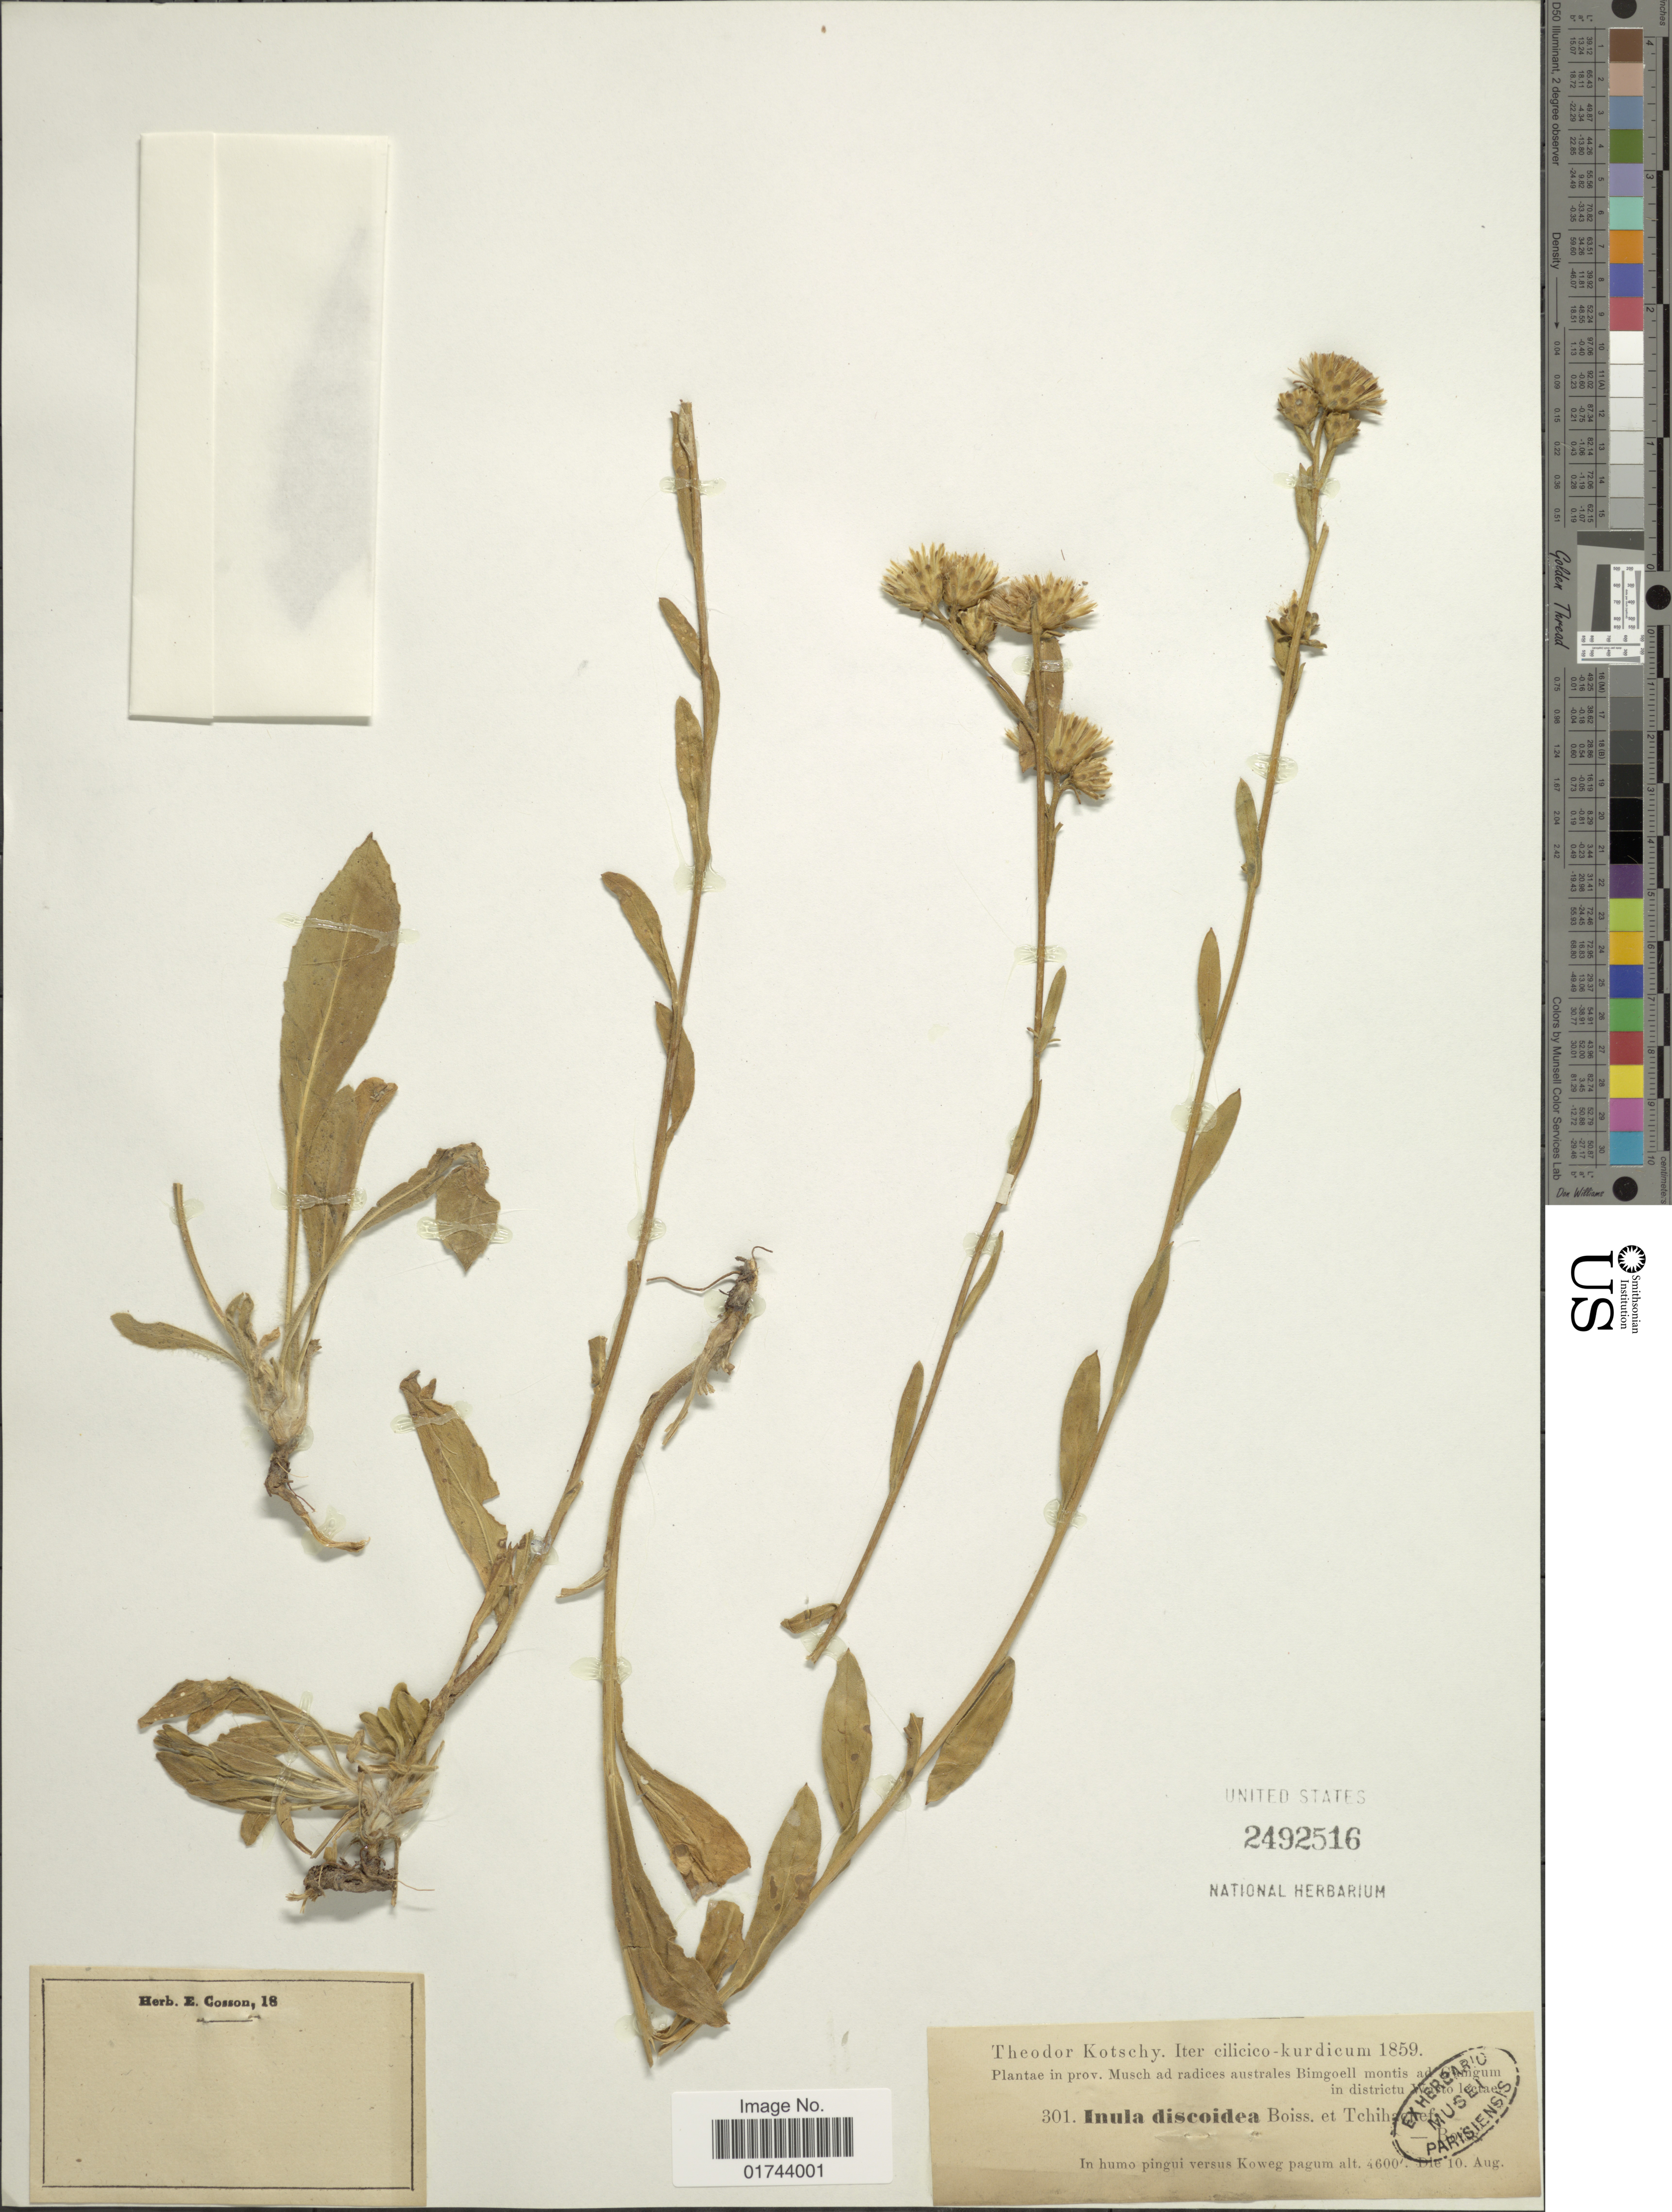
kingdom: Plantae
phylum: Tracheophyta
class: Magnoliopsida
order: Asterales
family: Asteraceae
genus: Inula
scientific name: Inula discoidea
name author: Boiss.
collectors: K. G. Kotschy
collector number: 301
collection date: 1859-08-10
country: Iran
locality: In prov. Musch ad radices australes Bimgoell montis, in districtu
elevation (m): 1402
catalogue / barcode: US 2492516